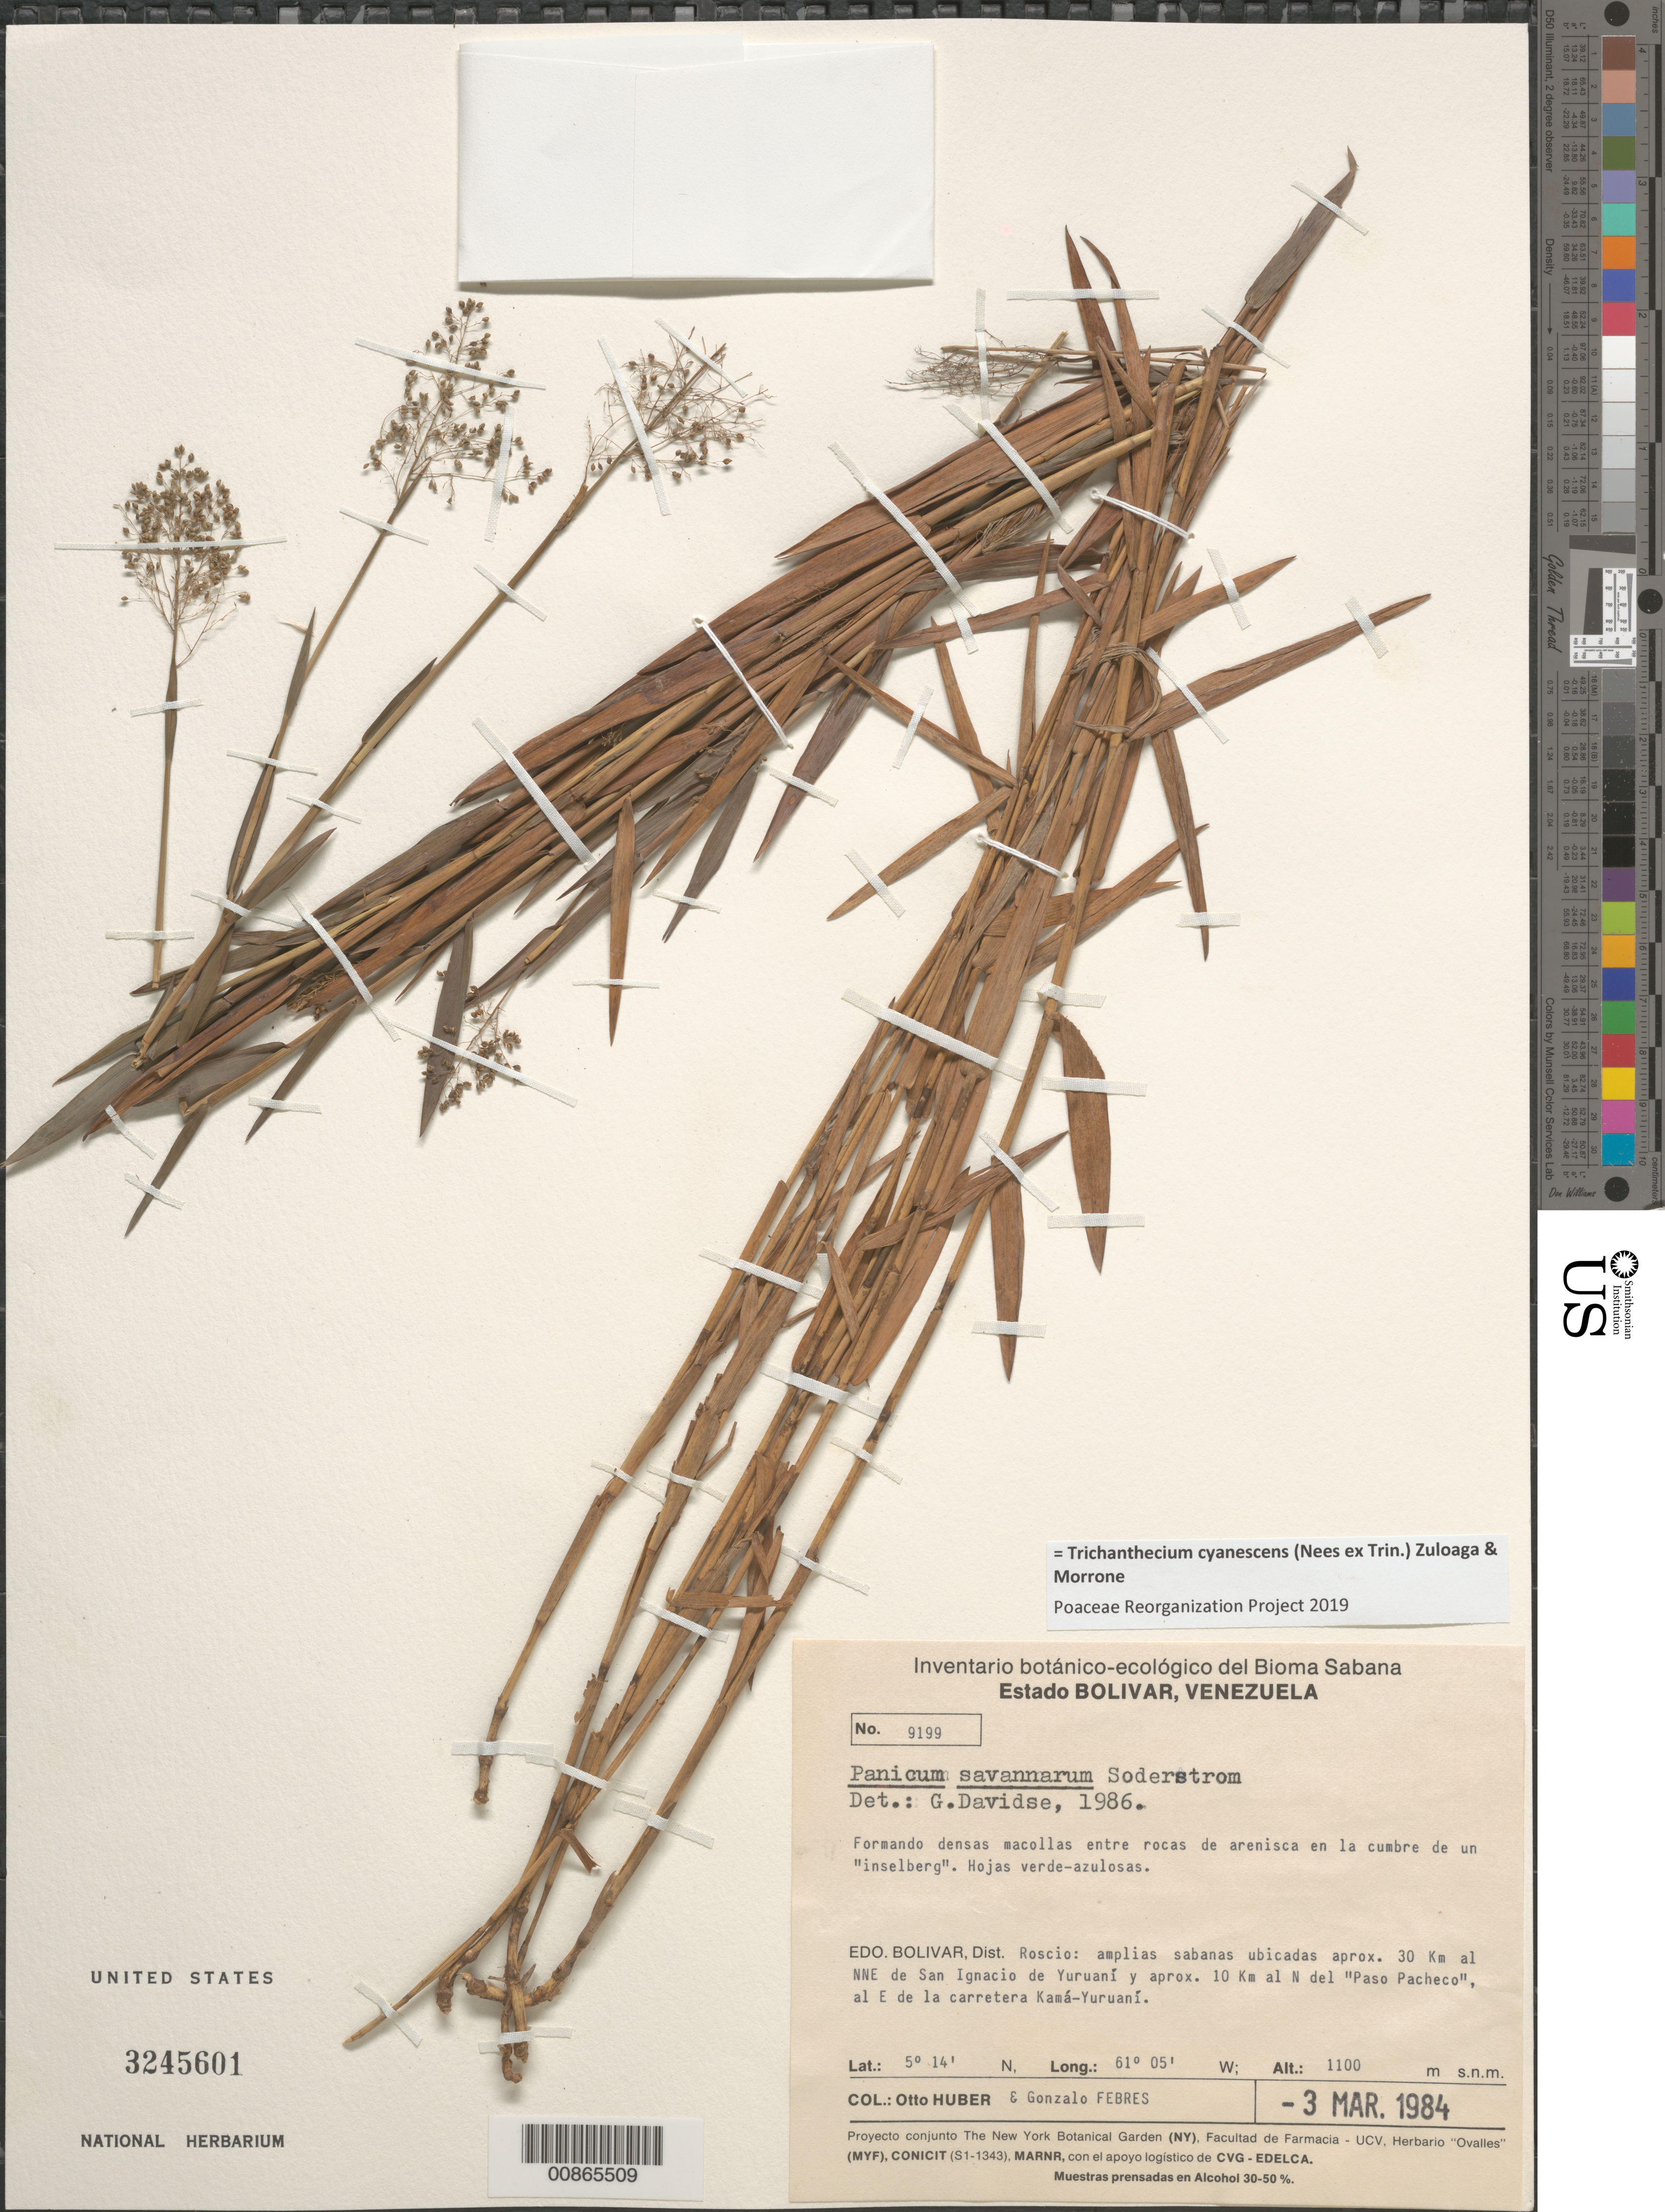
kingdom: Plantae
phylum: Tracheophyta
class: Liliopsida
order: Poales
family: Poaceae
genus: Panicum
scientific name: Panicum cyanescens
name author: Nees ex Trin.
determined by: Davidse, Gerrit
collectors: O. Huber & G. Febres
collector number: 9199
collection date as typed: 3-Mar-84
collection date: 1984-03-03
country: Venezuela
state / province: Bolívar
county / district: Roscio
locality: San Ignacio de Yuruaní, 30 km NNE; 10 km N of Paso Pacheco, E of Kamá-Yuruaní road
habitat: Amplias savanas ubicadas; entre rocas en la cumbre de un inselberg de arenisca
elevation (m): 1100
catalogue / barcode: US 3245601